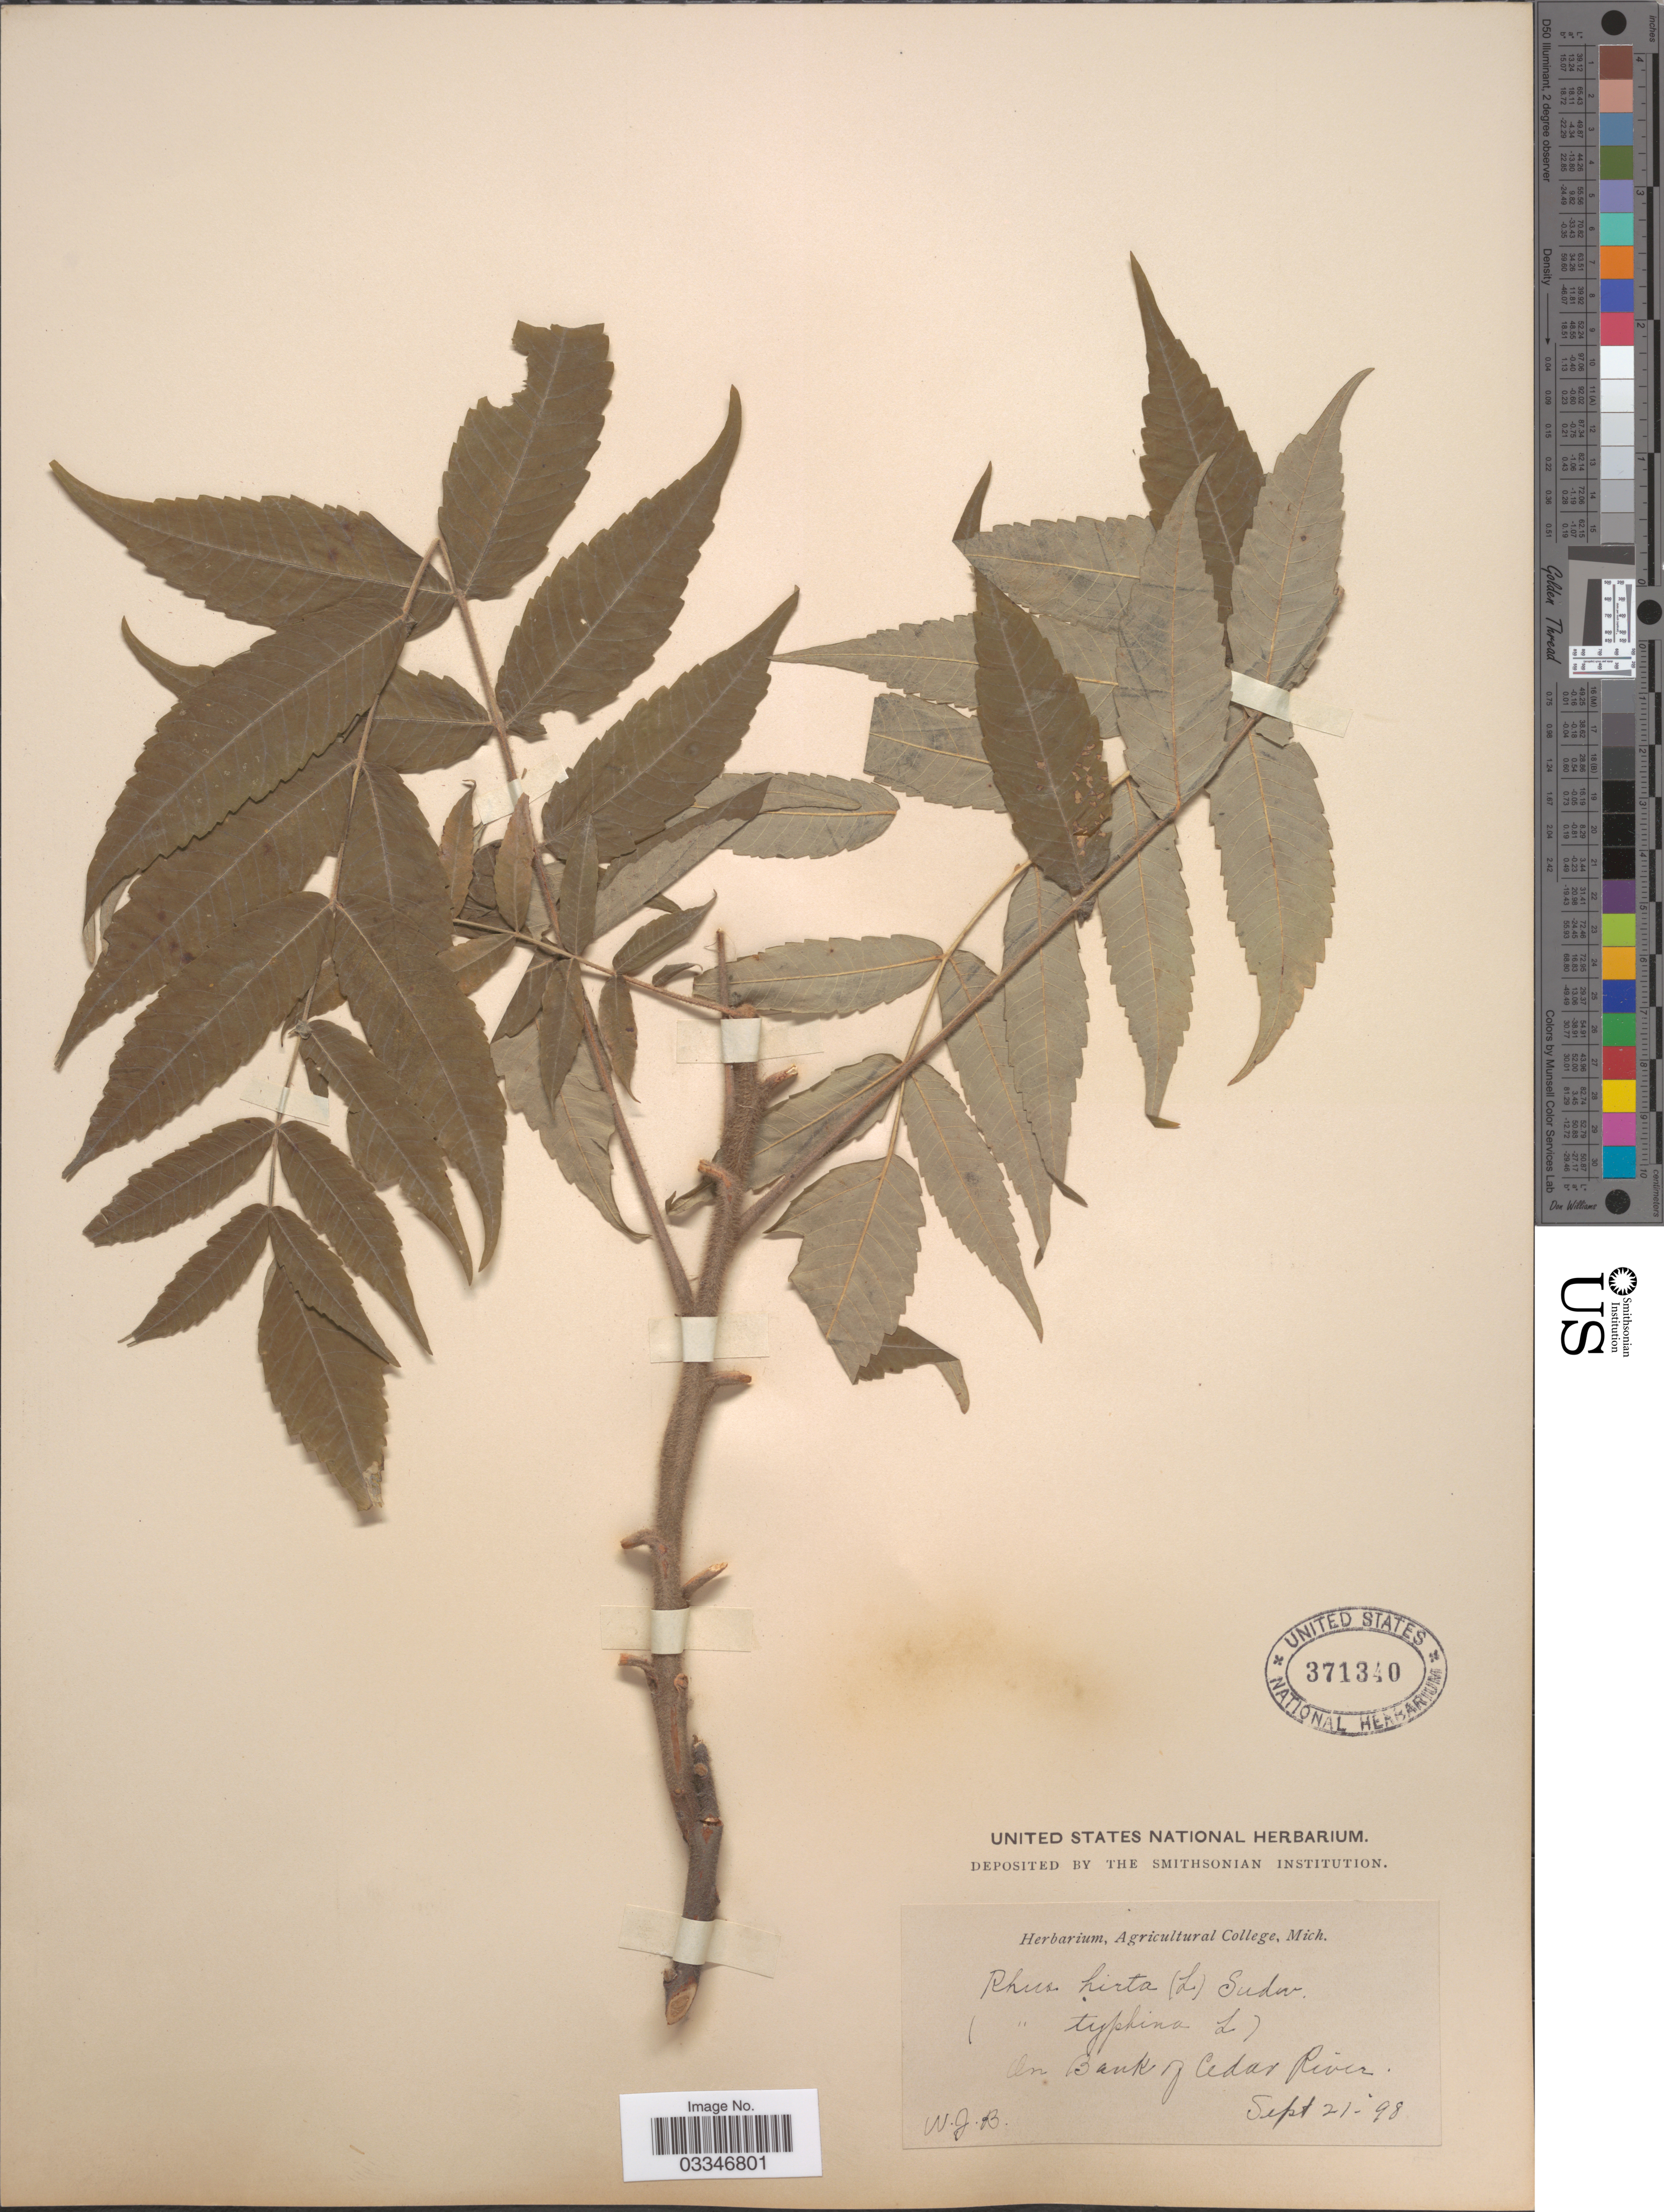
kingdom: Plantae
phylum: Tracheophyta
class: Magnoliopsida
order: Sapindales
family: Anacardiaceae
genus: Rhus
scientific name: Rhus typhina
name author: L.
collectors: W.J.B.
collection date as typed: Transcribed d/m/y: 21/9/98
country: United States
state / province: Michigan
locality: On Bank of Cedar River.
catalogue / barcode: US 371340